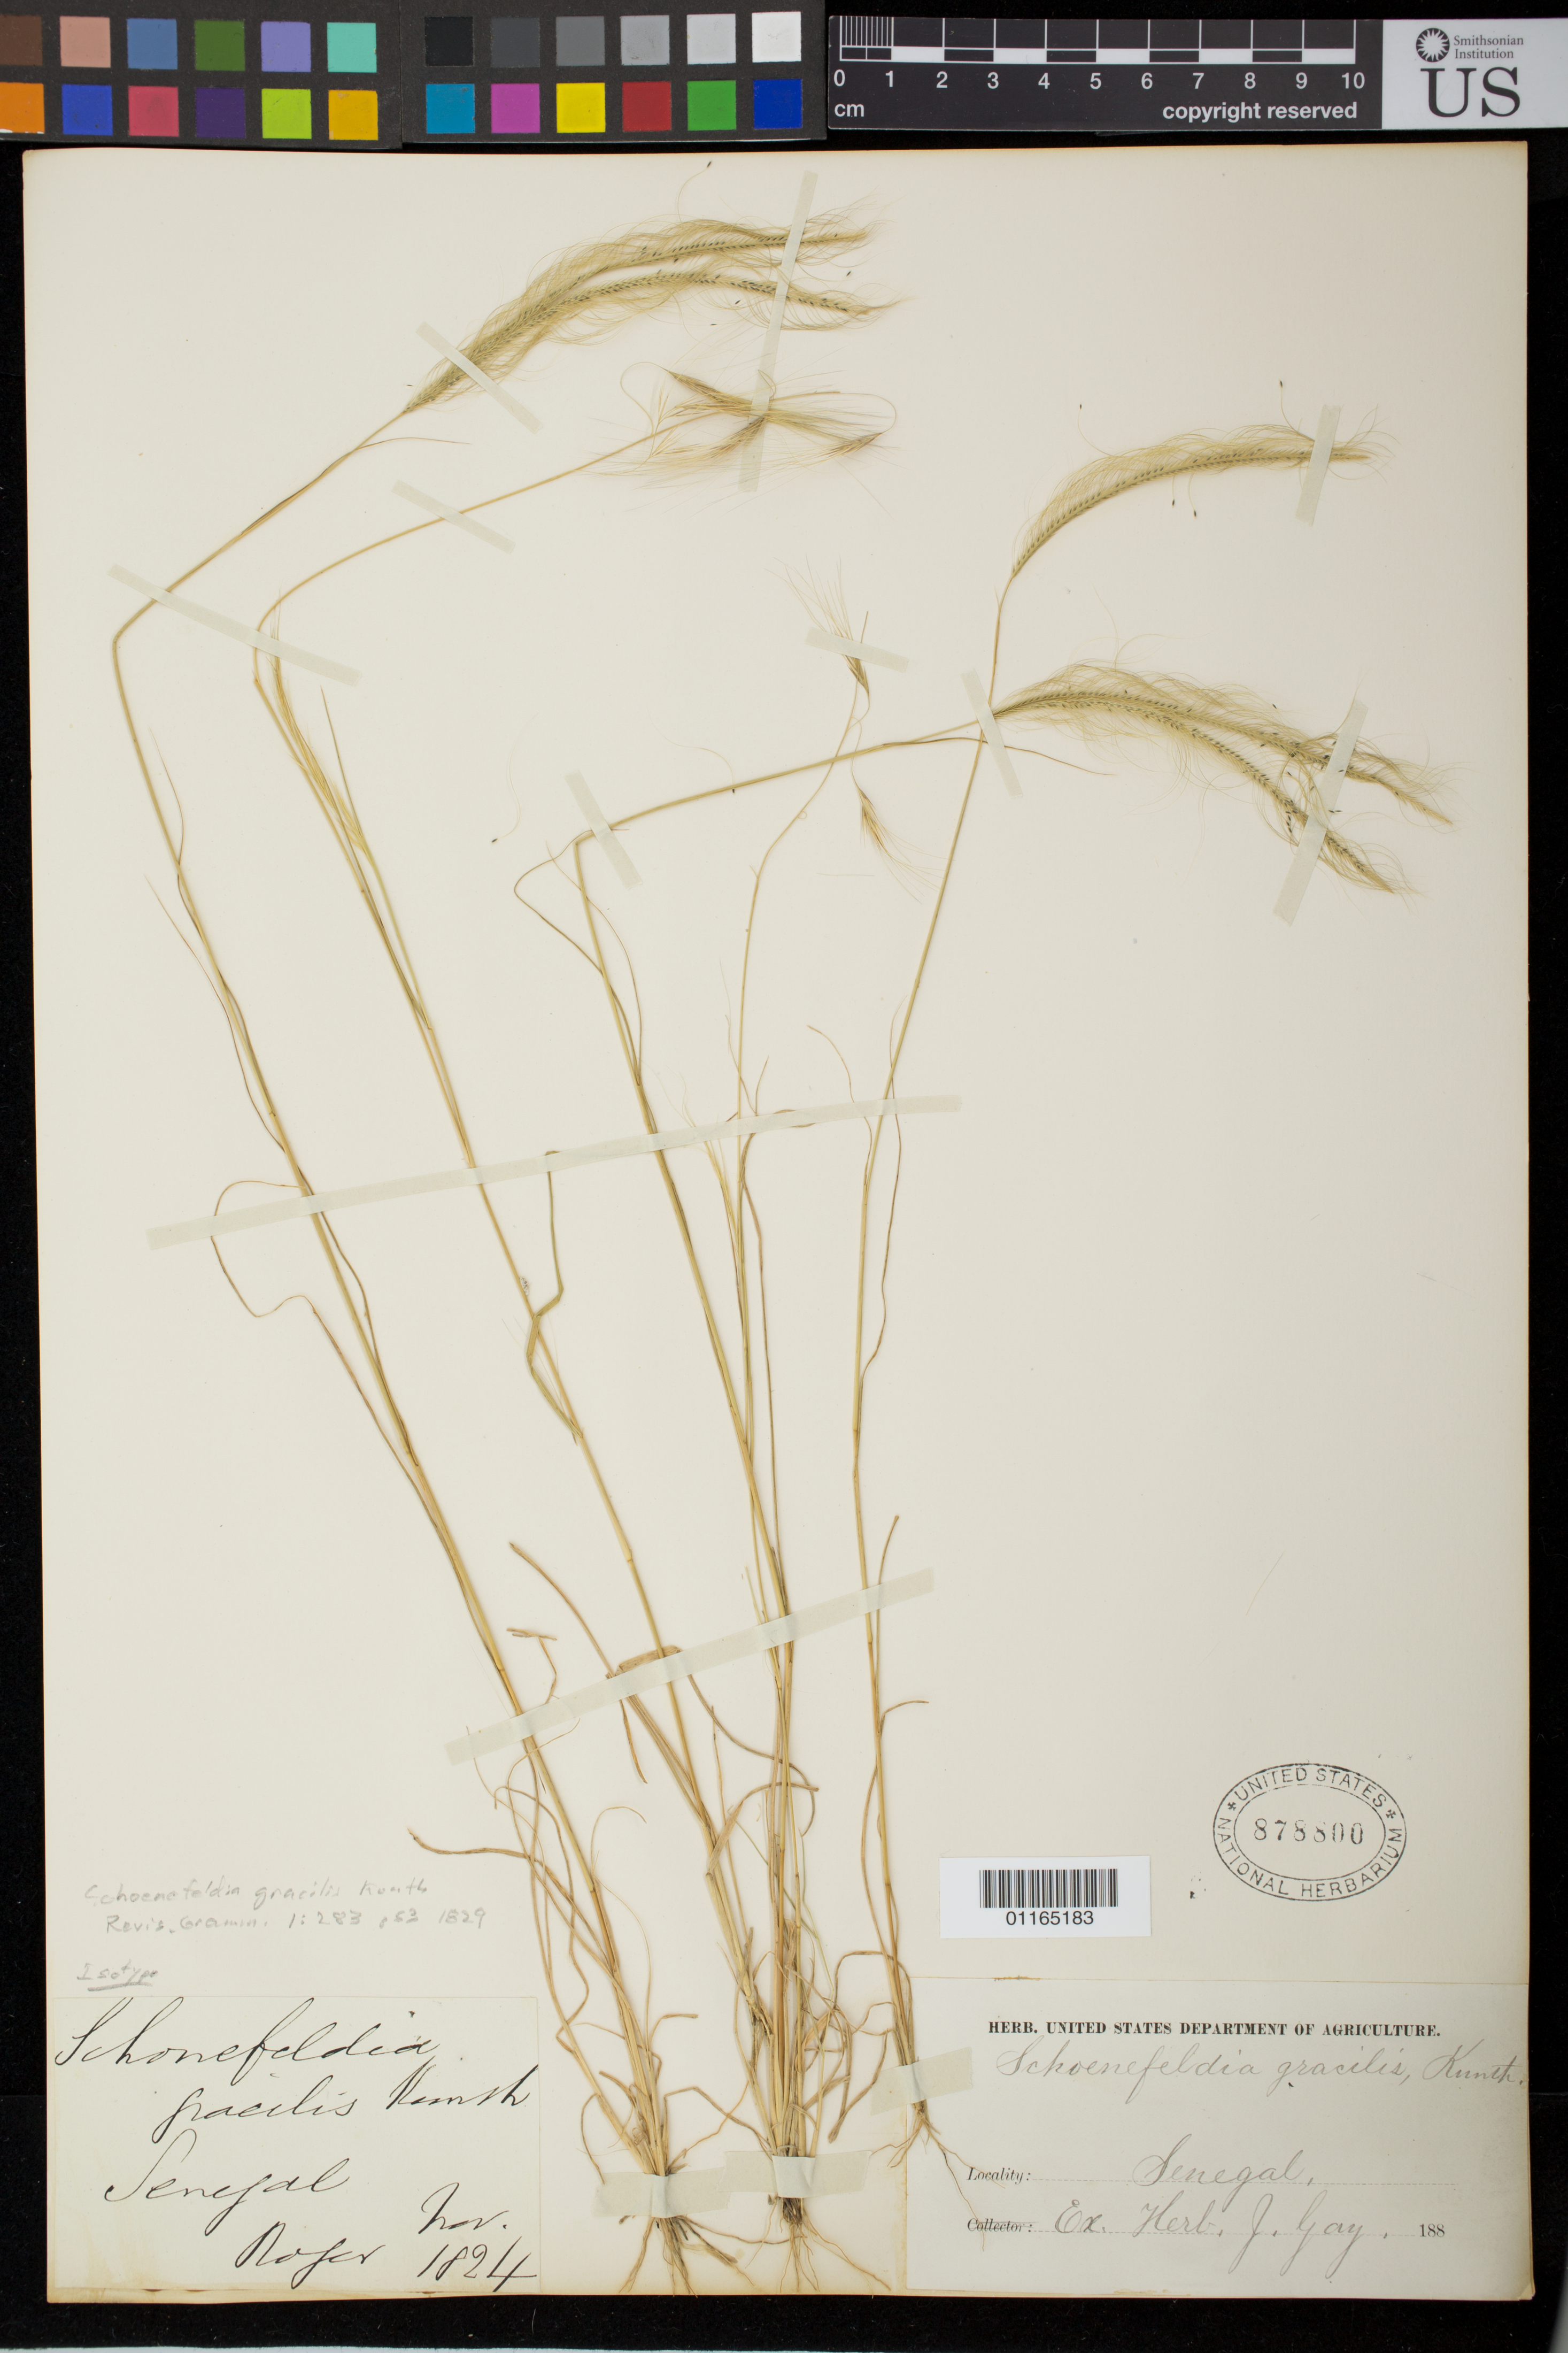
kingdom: Plantae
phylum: Tracheophyta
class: Liliopsida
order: Poales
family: Poaceae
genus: Schoenefeldia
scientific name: Schoenefeldia gracilis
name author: Kunth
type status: Type Collection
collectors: -. Roger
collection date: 1824-11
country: Senegal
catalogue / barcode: US 878800